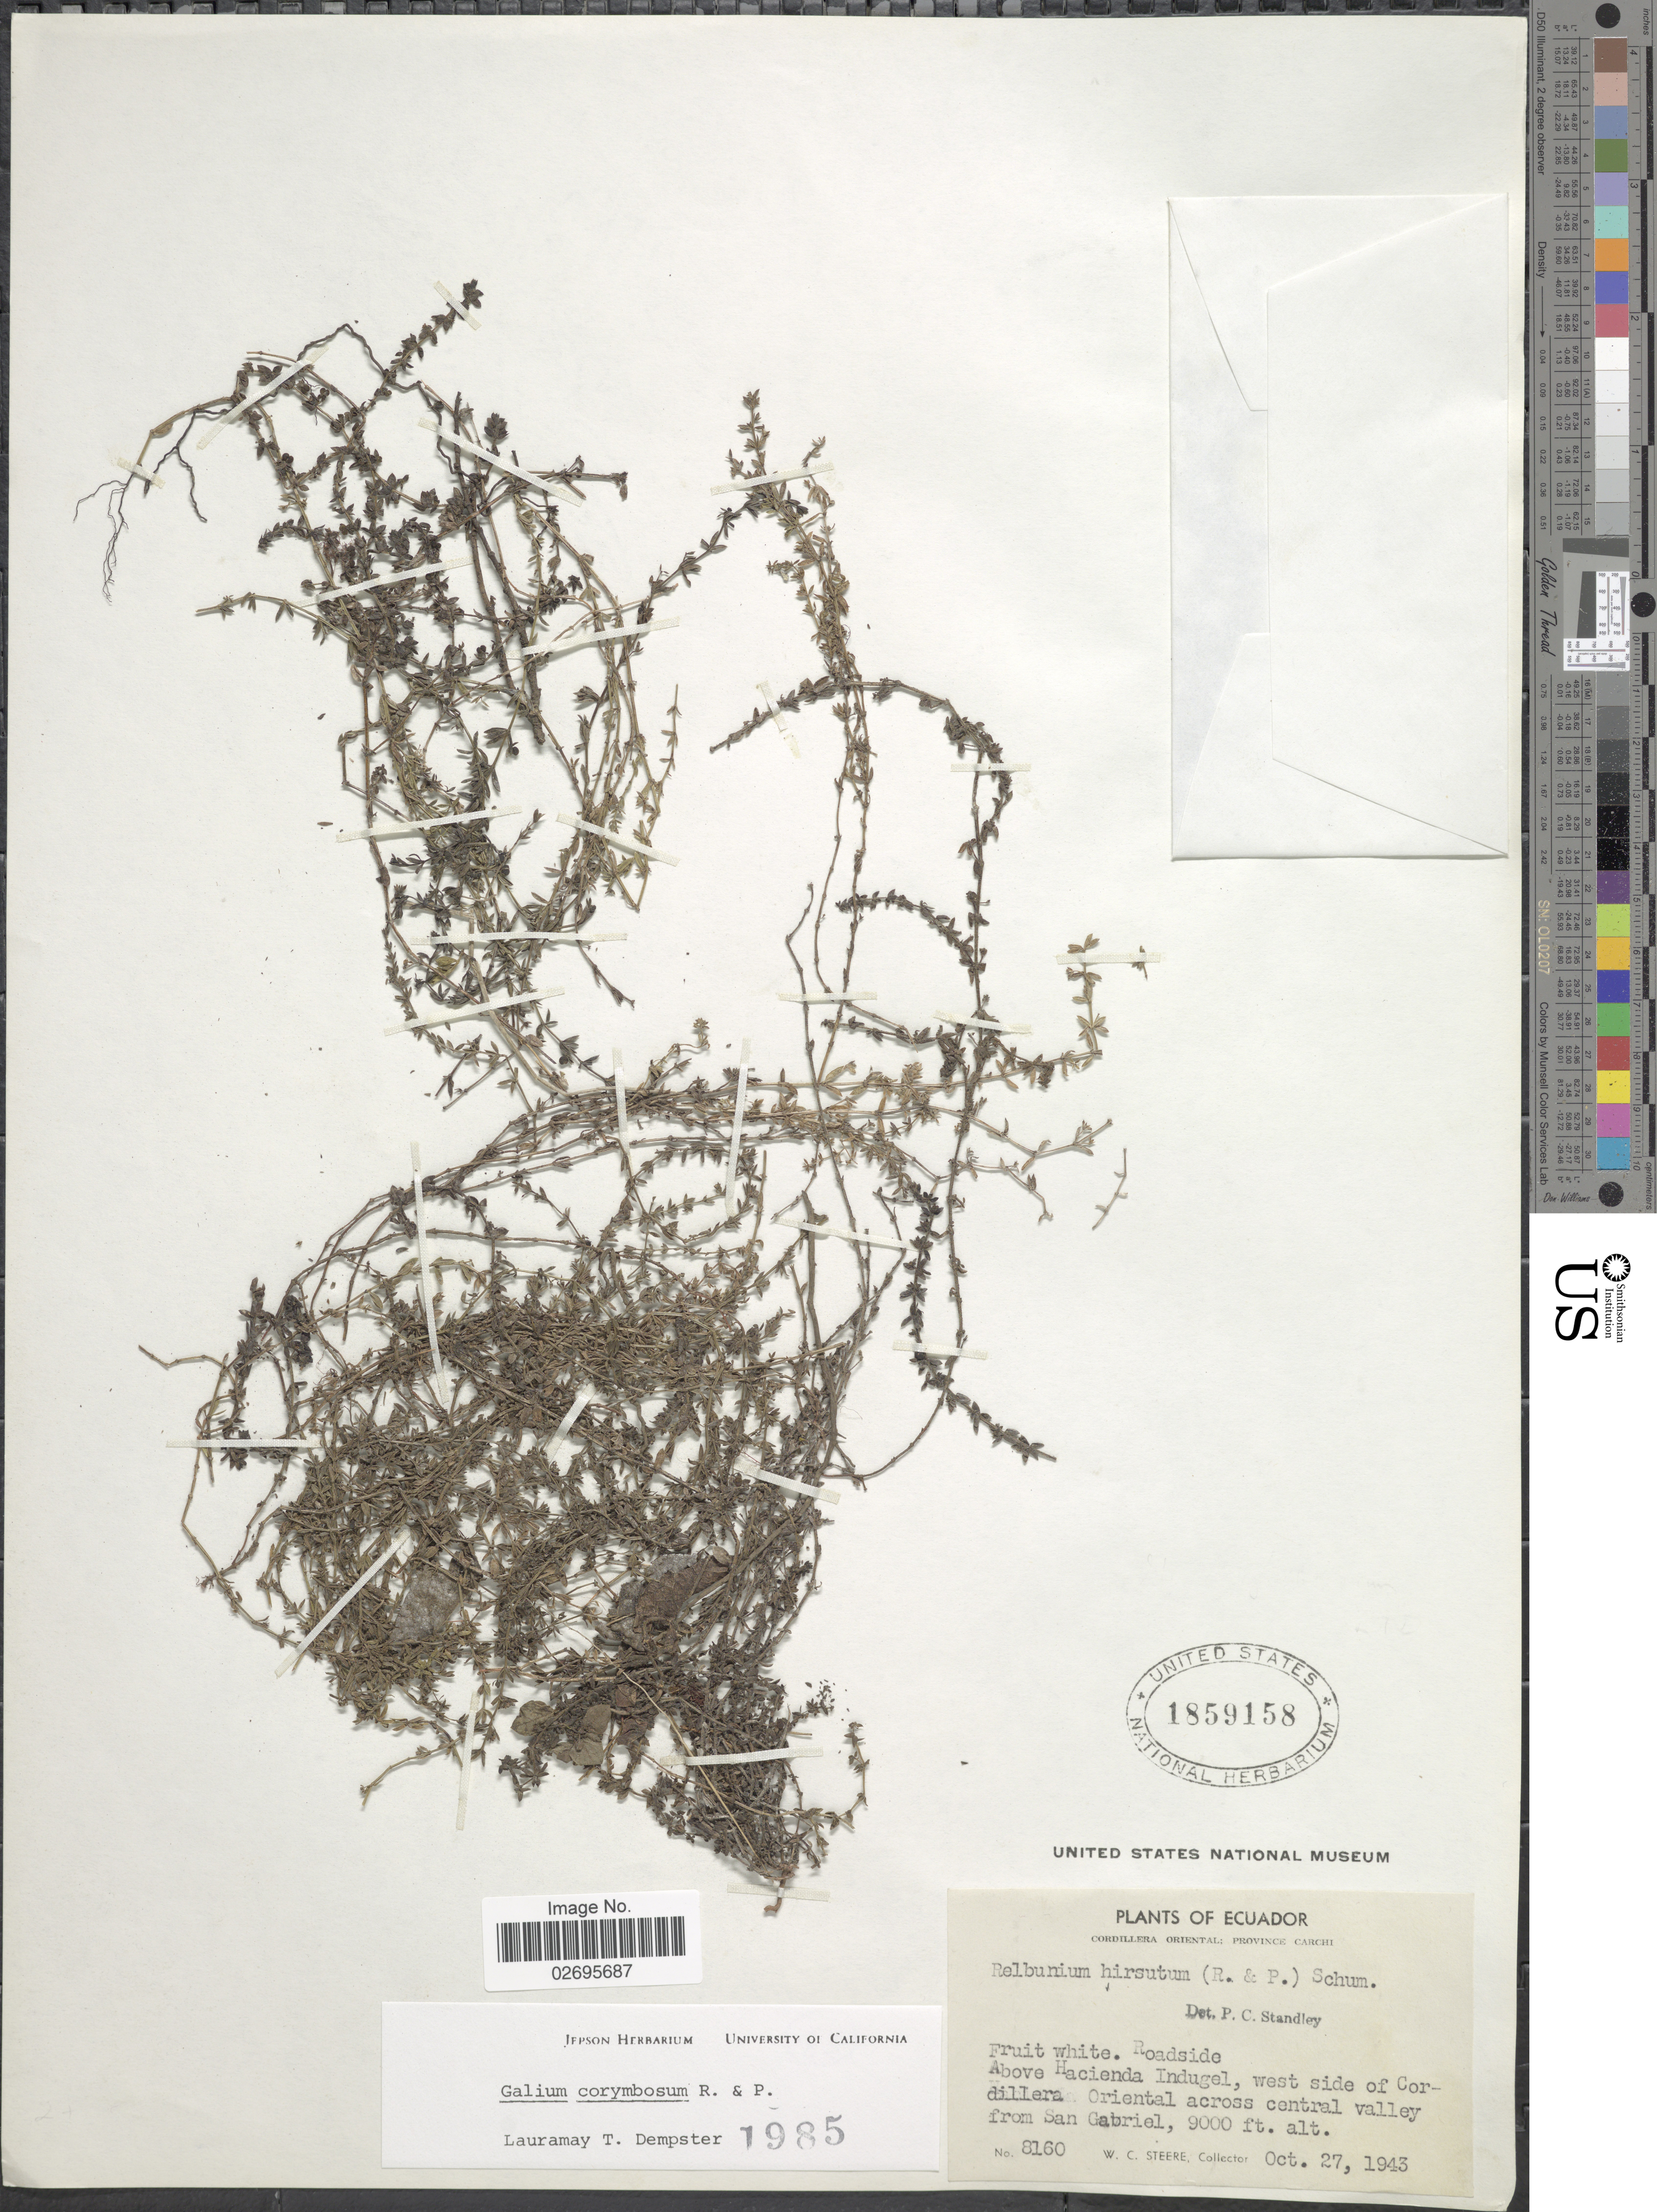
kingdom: Plantae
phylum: Tracheophyta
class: Magnoliopsida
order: Gentianales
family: Rubiaceae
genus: Galium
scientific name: Galium corymbosum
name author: Ruiz & Pav.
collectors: W. C. Steere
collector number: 8160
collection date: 1943-10-27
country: Ecuador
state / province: Carchi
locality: Cordillera Oriental: Province Carchi, Roadside above Hacienda Indugel, west side of Cordillera Oriental across central valley from San Gabriel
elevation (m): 2743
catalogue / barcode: US 1859158